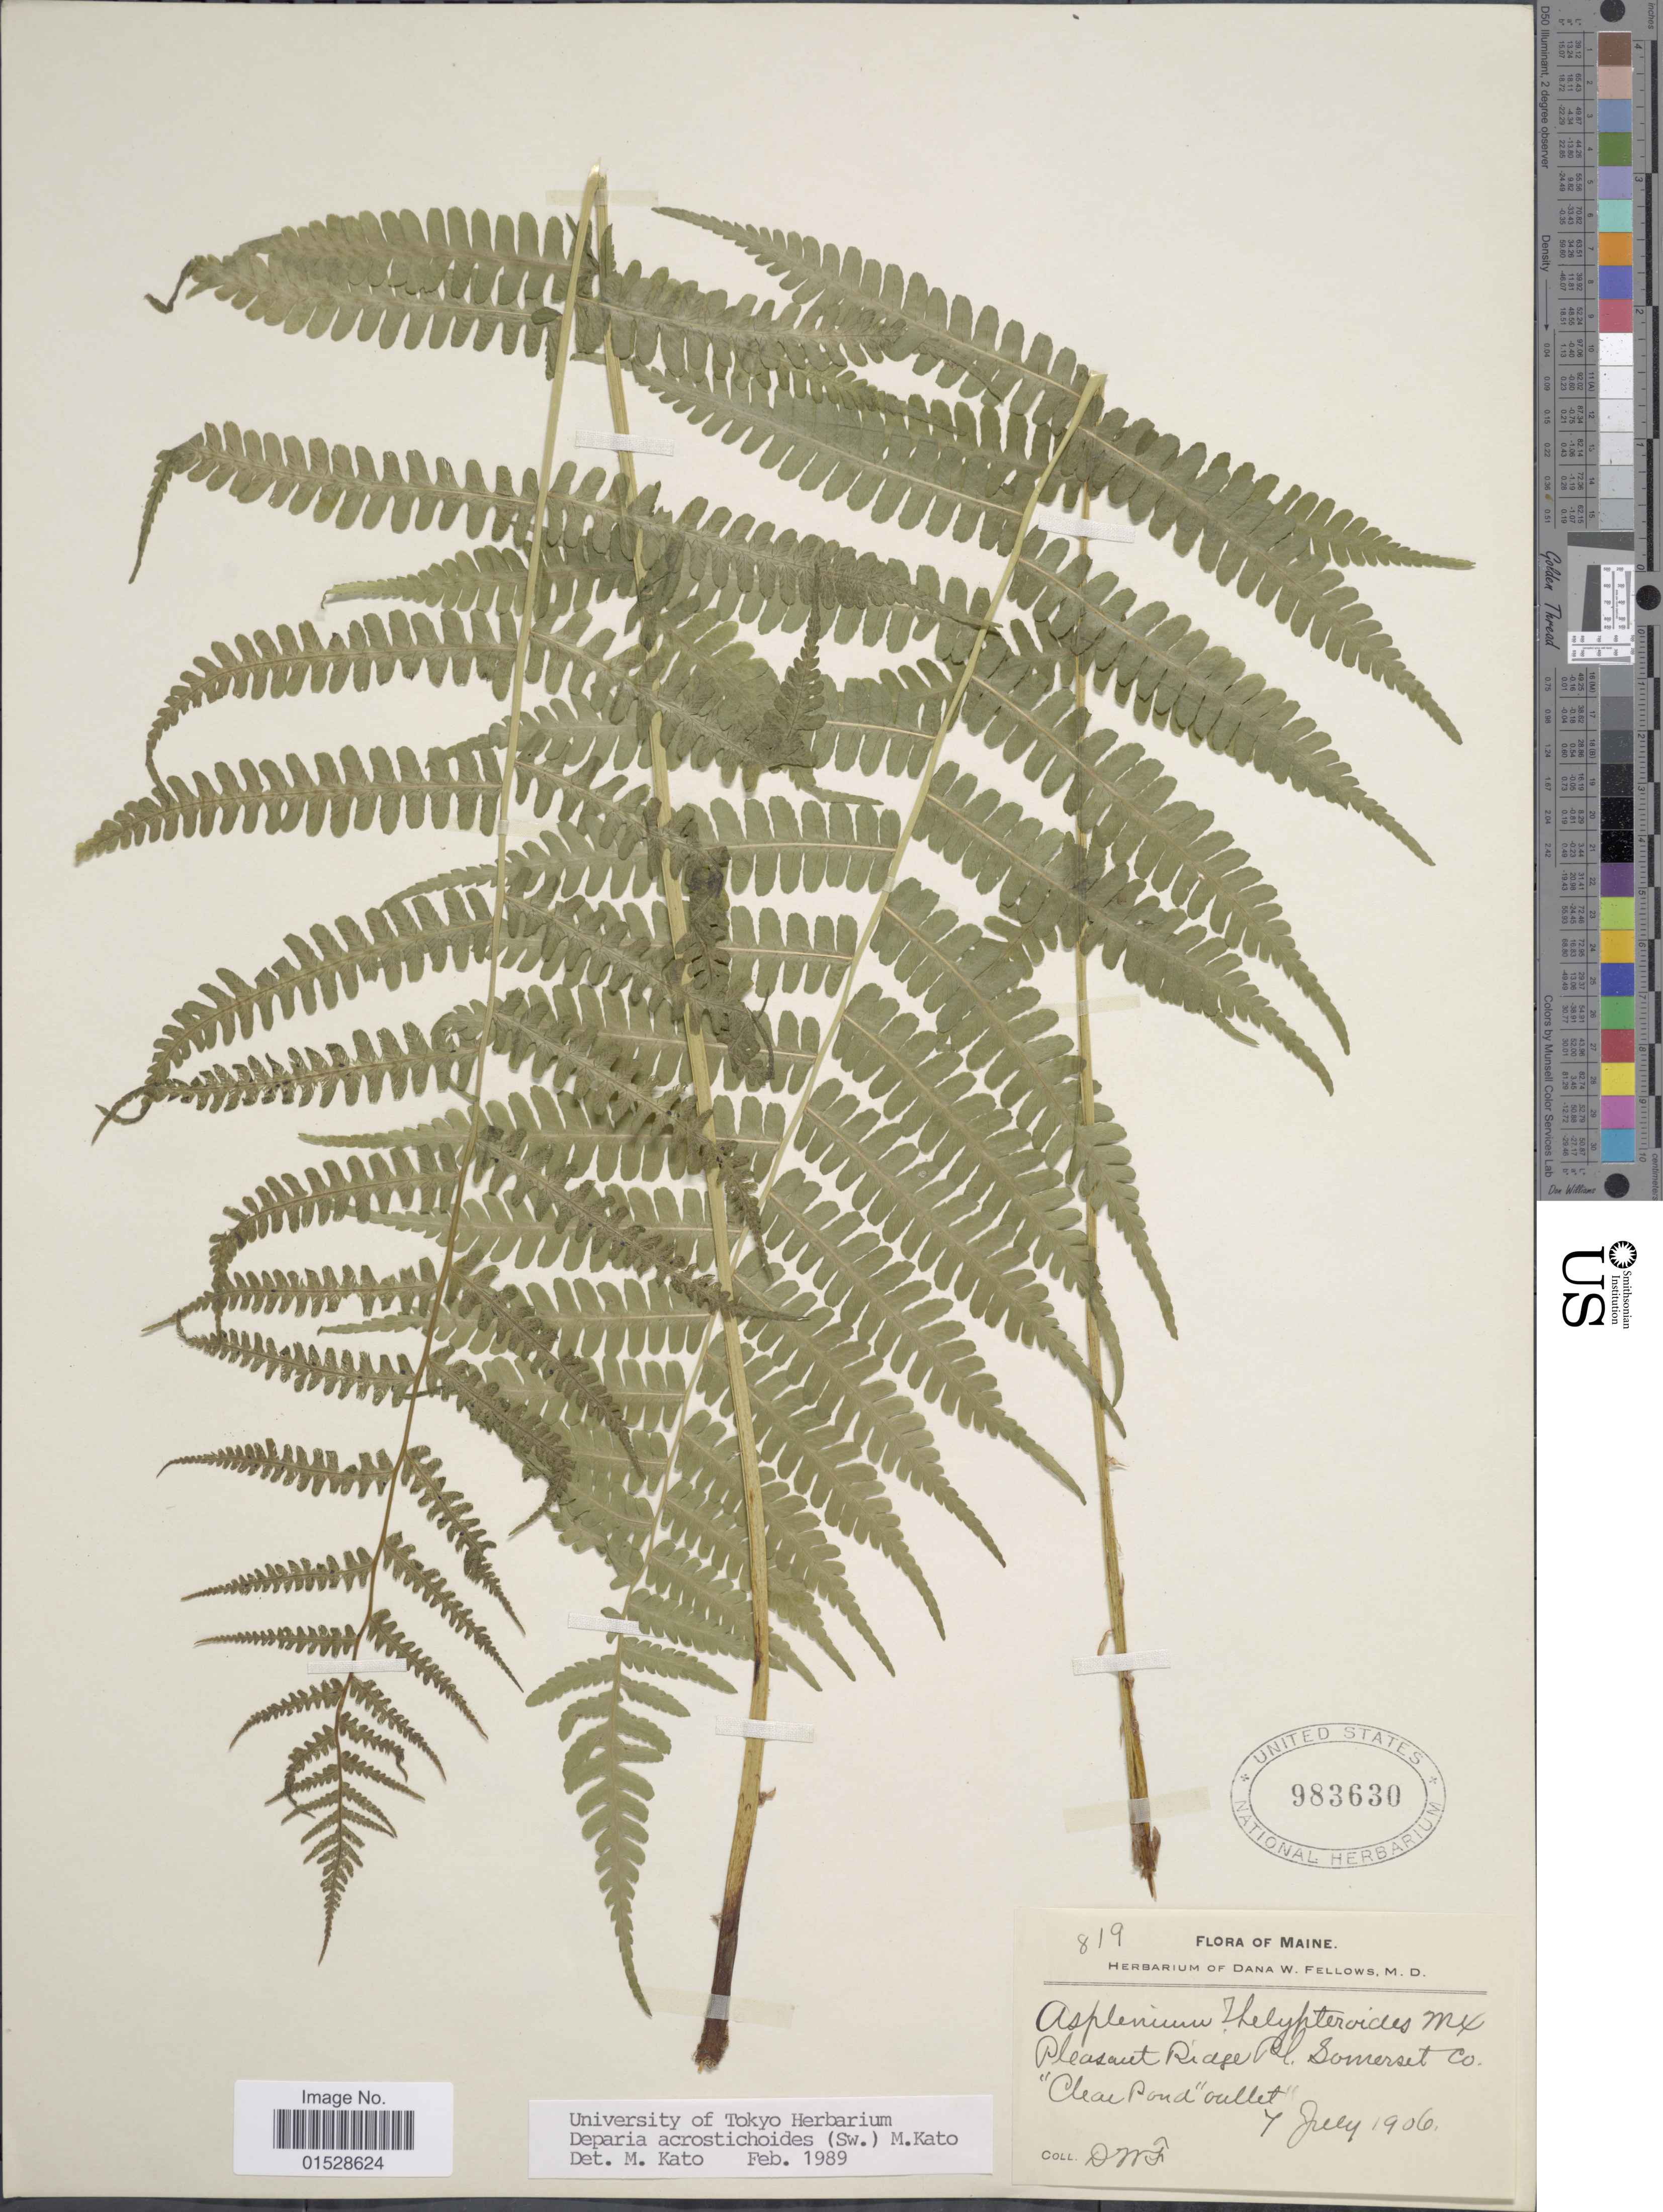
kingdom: Plantae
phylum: Tracheophyta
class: Polypodiopsida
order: Polypodiales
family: Athyriaceae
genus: Deparia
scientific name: Deparia acrostichoides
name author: (Sw.) M. Kato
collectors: D. W. Fellows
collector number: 819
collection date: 1906-07-07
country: United States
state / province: Maine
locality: Pleasant Ridge, Pl. Somerset Co., Clear Pond outlet.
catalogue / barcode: US 983630